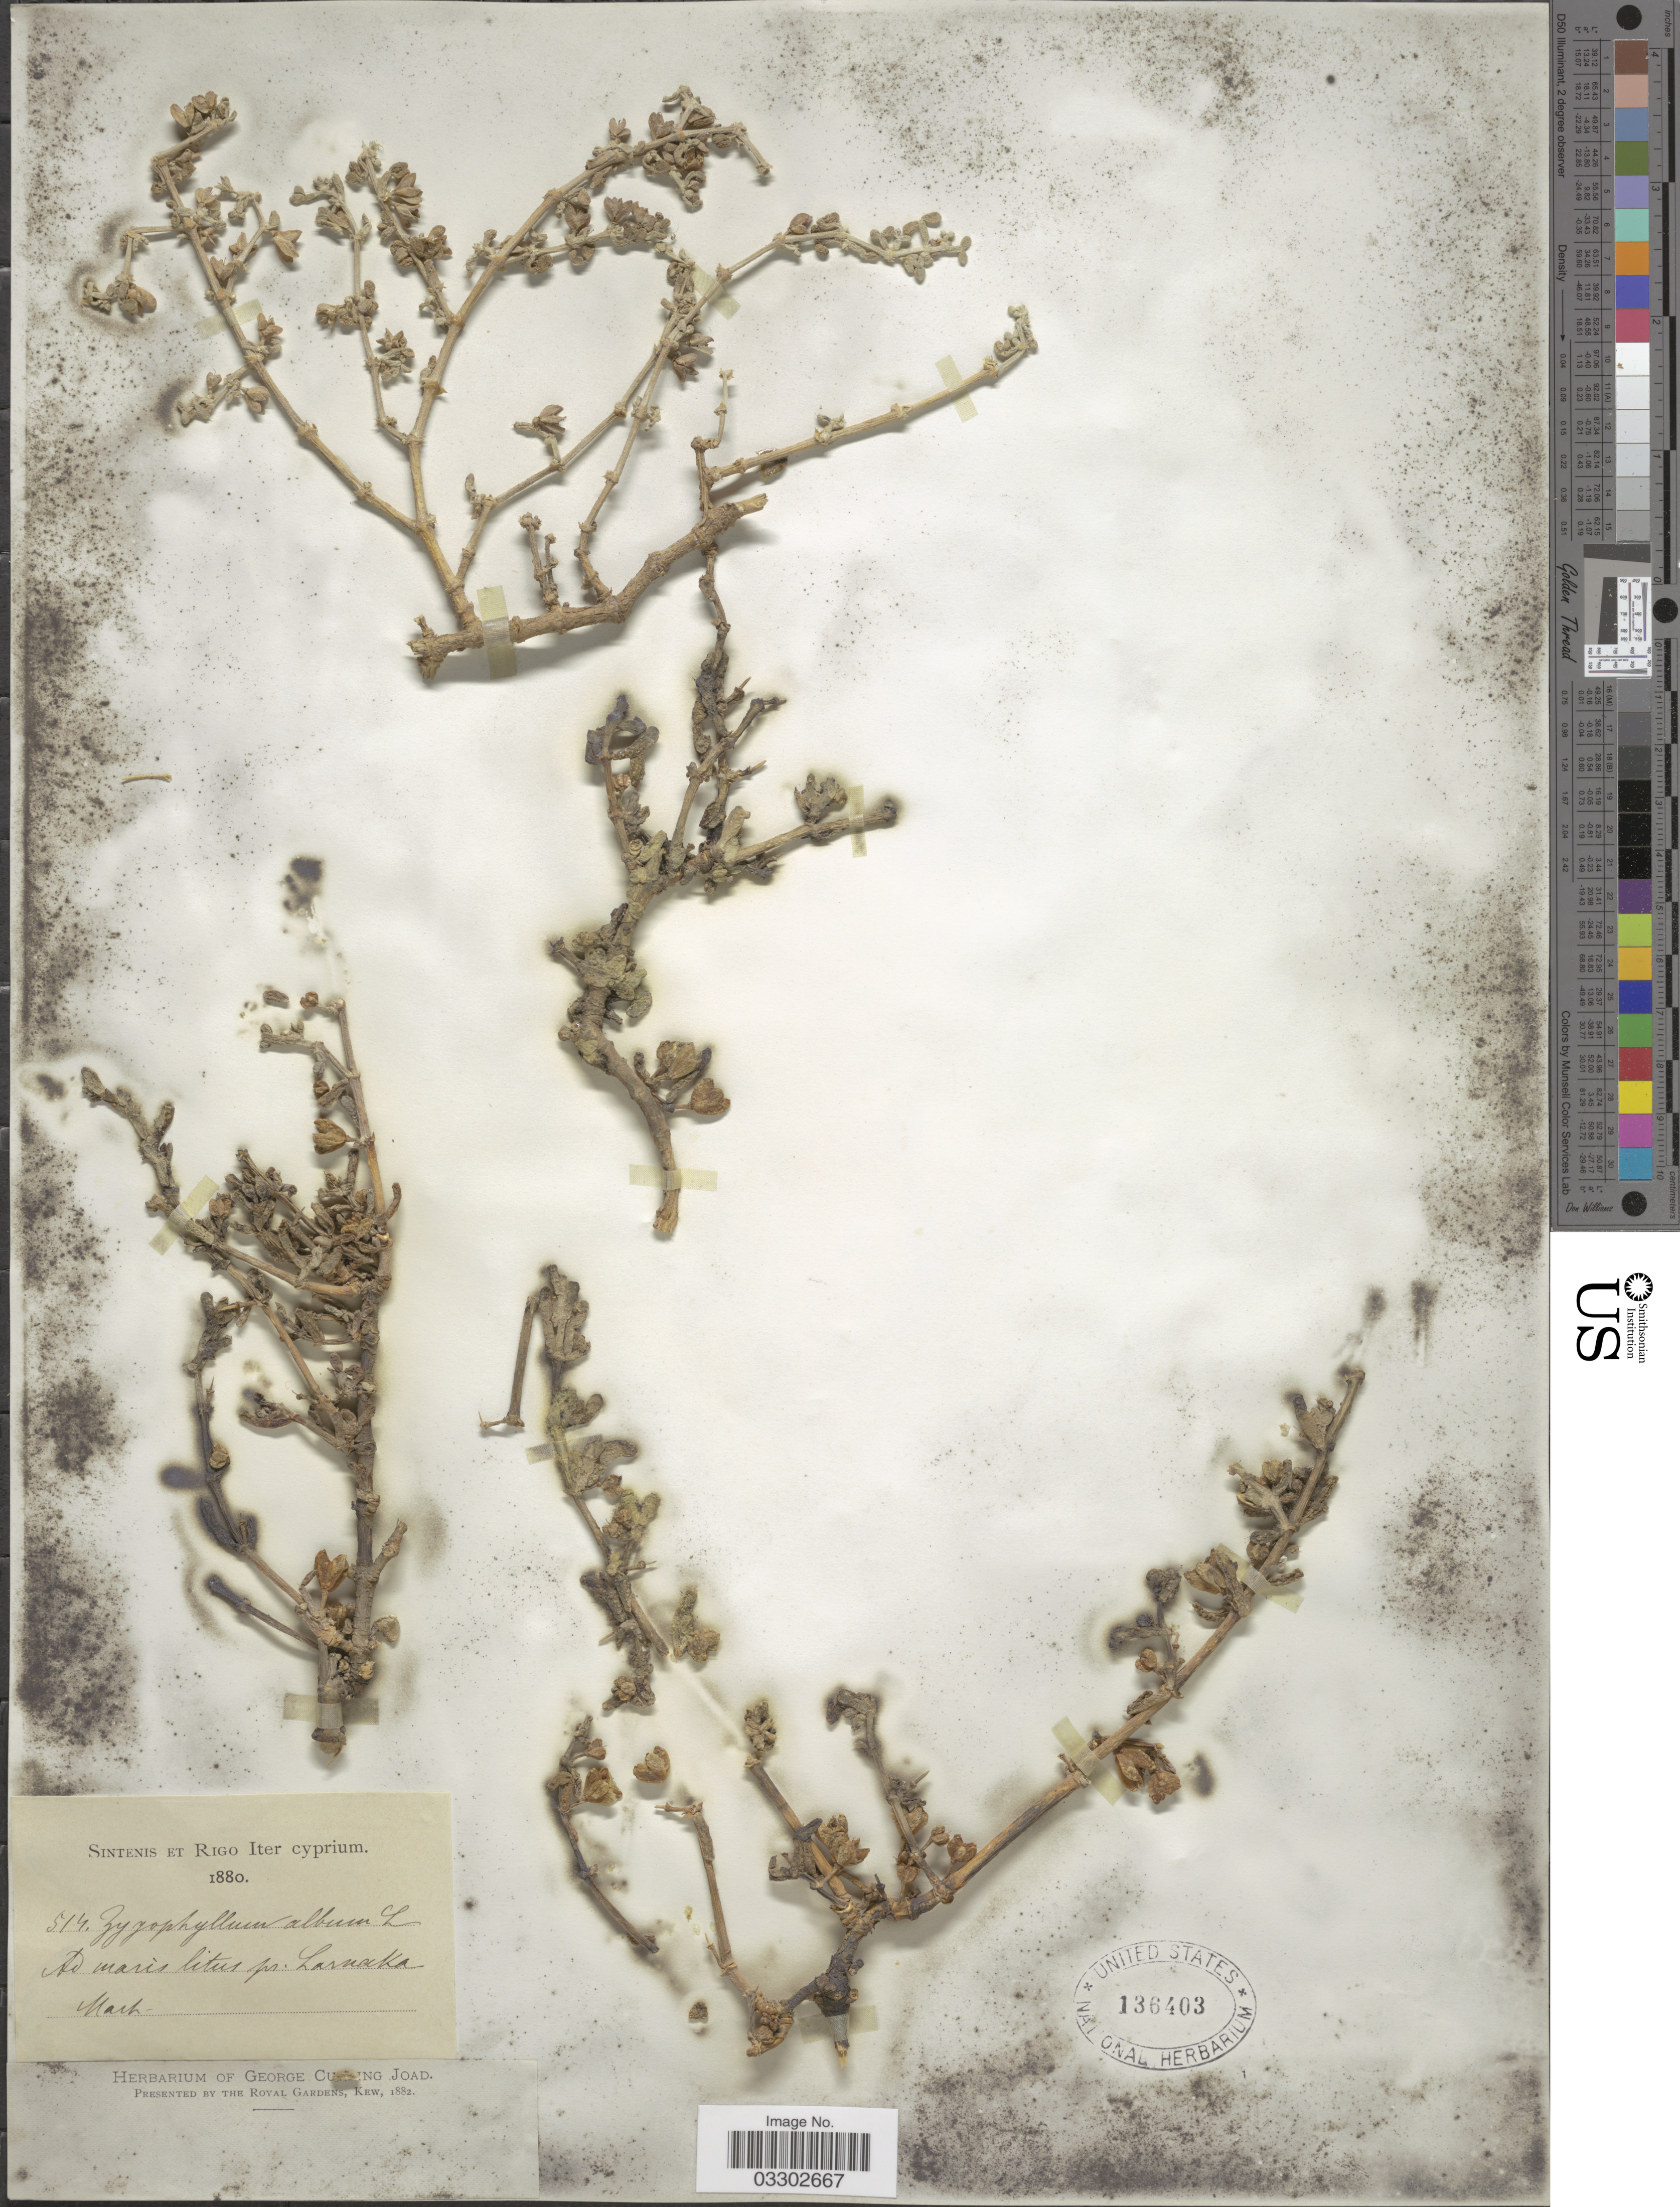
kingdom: Plantae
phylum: Tracheophyta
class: Magnoliopsida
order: Zygophyllales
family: Zygophyllaceae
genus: Zygophyllum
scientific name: Zygophyllum album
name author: L. f.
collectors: -. Sintenis & -- Rigo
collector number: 514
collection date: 1880-03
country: Cyprus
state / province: Lárnaka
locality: Cyprium. Ad maris litus pr. Larnaka.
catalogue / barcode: US 136403